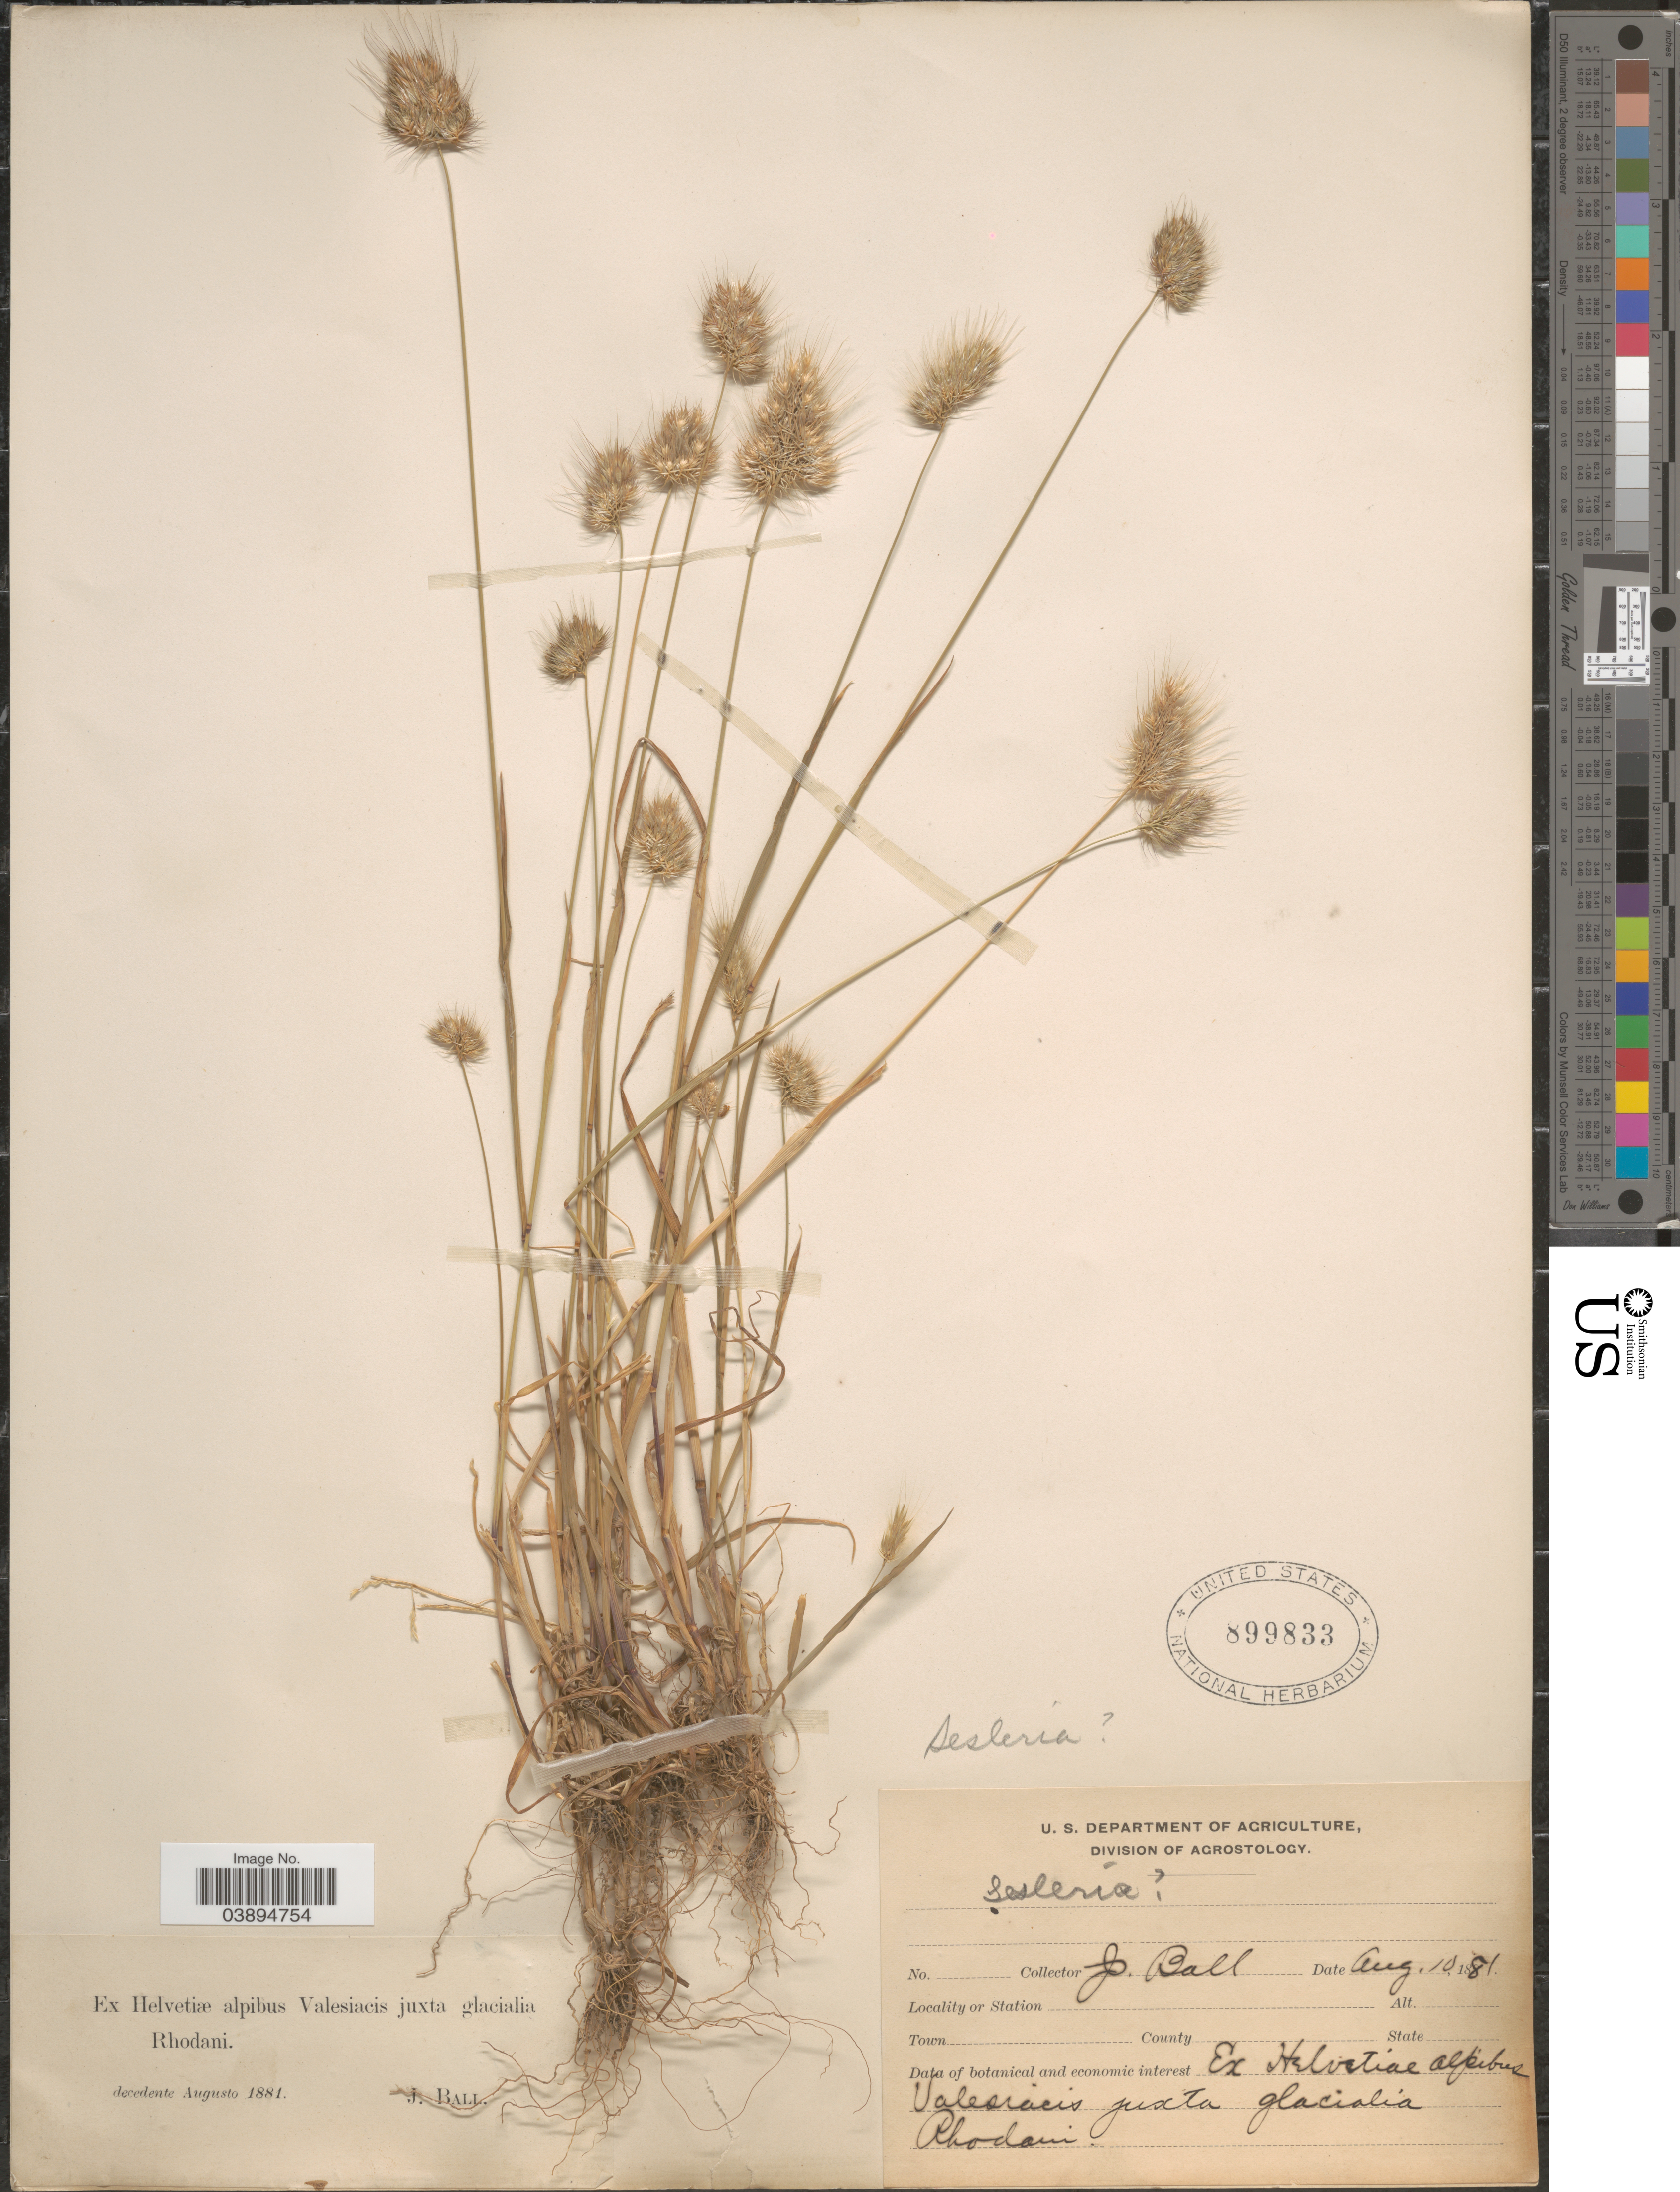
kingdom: Plantae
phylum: Tracheophyta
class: Liliopsida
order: Poales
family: Poaceae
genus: Cynosurus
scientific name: Cynosurus echinatus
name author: L.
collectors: J. Ball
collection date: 1881-08-10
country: Switzerland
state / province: Valais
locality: Ex Helvetiæ alpibus Valesiacis juxta glacialia Rhodani.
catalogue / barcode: US 899833